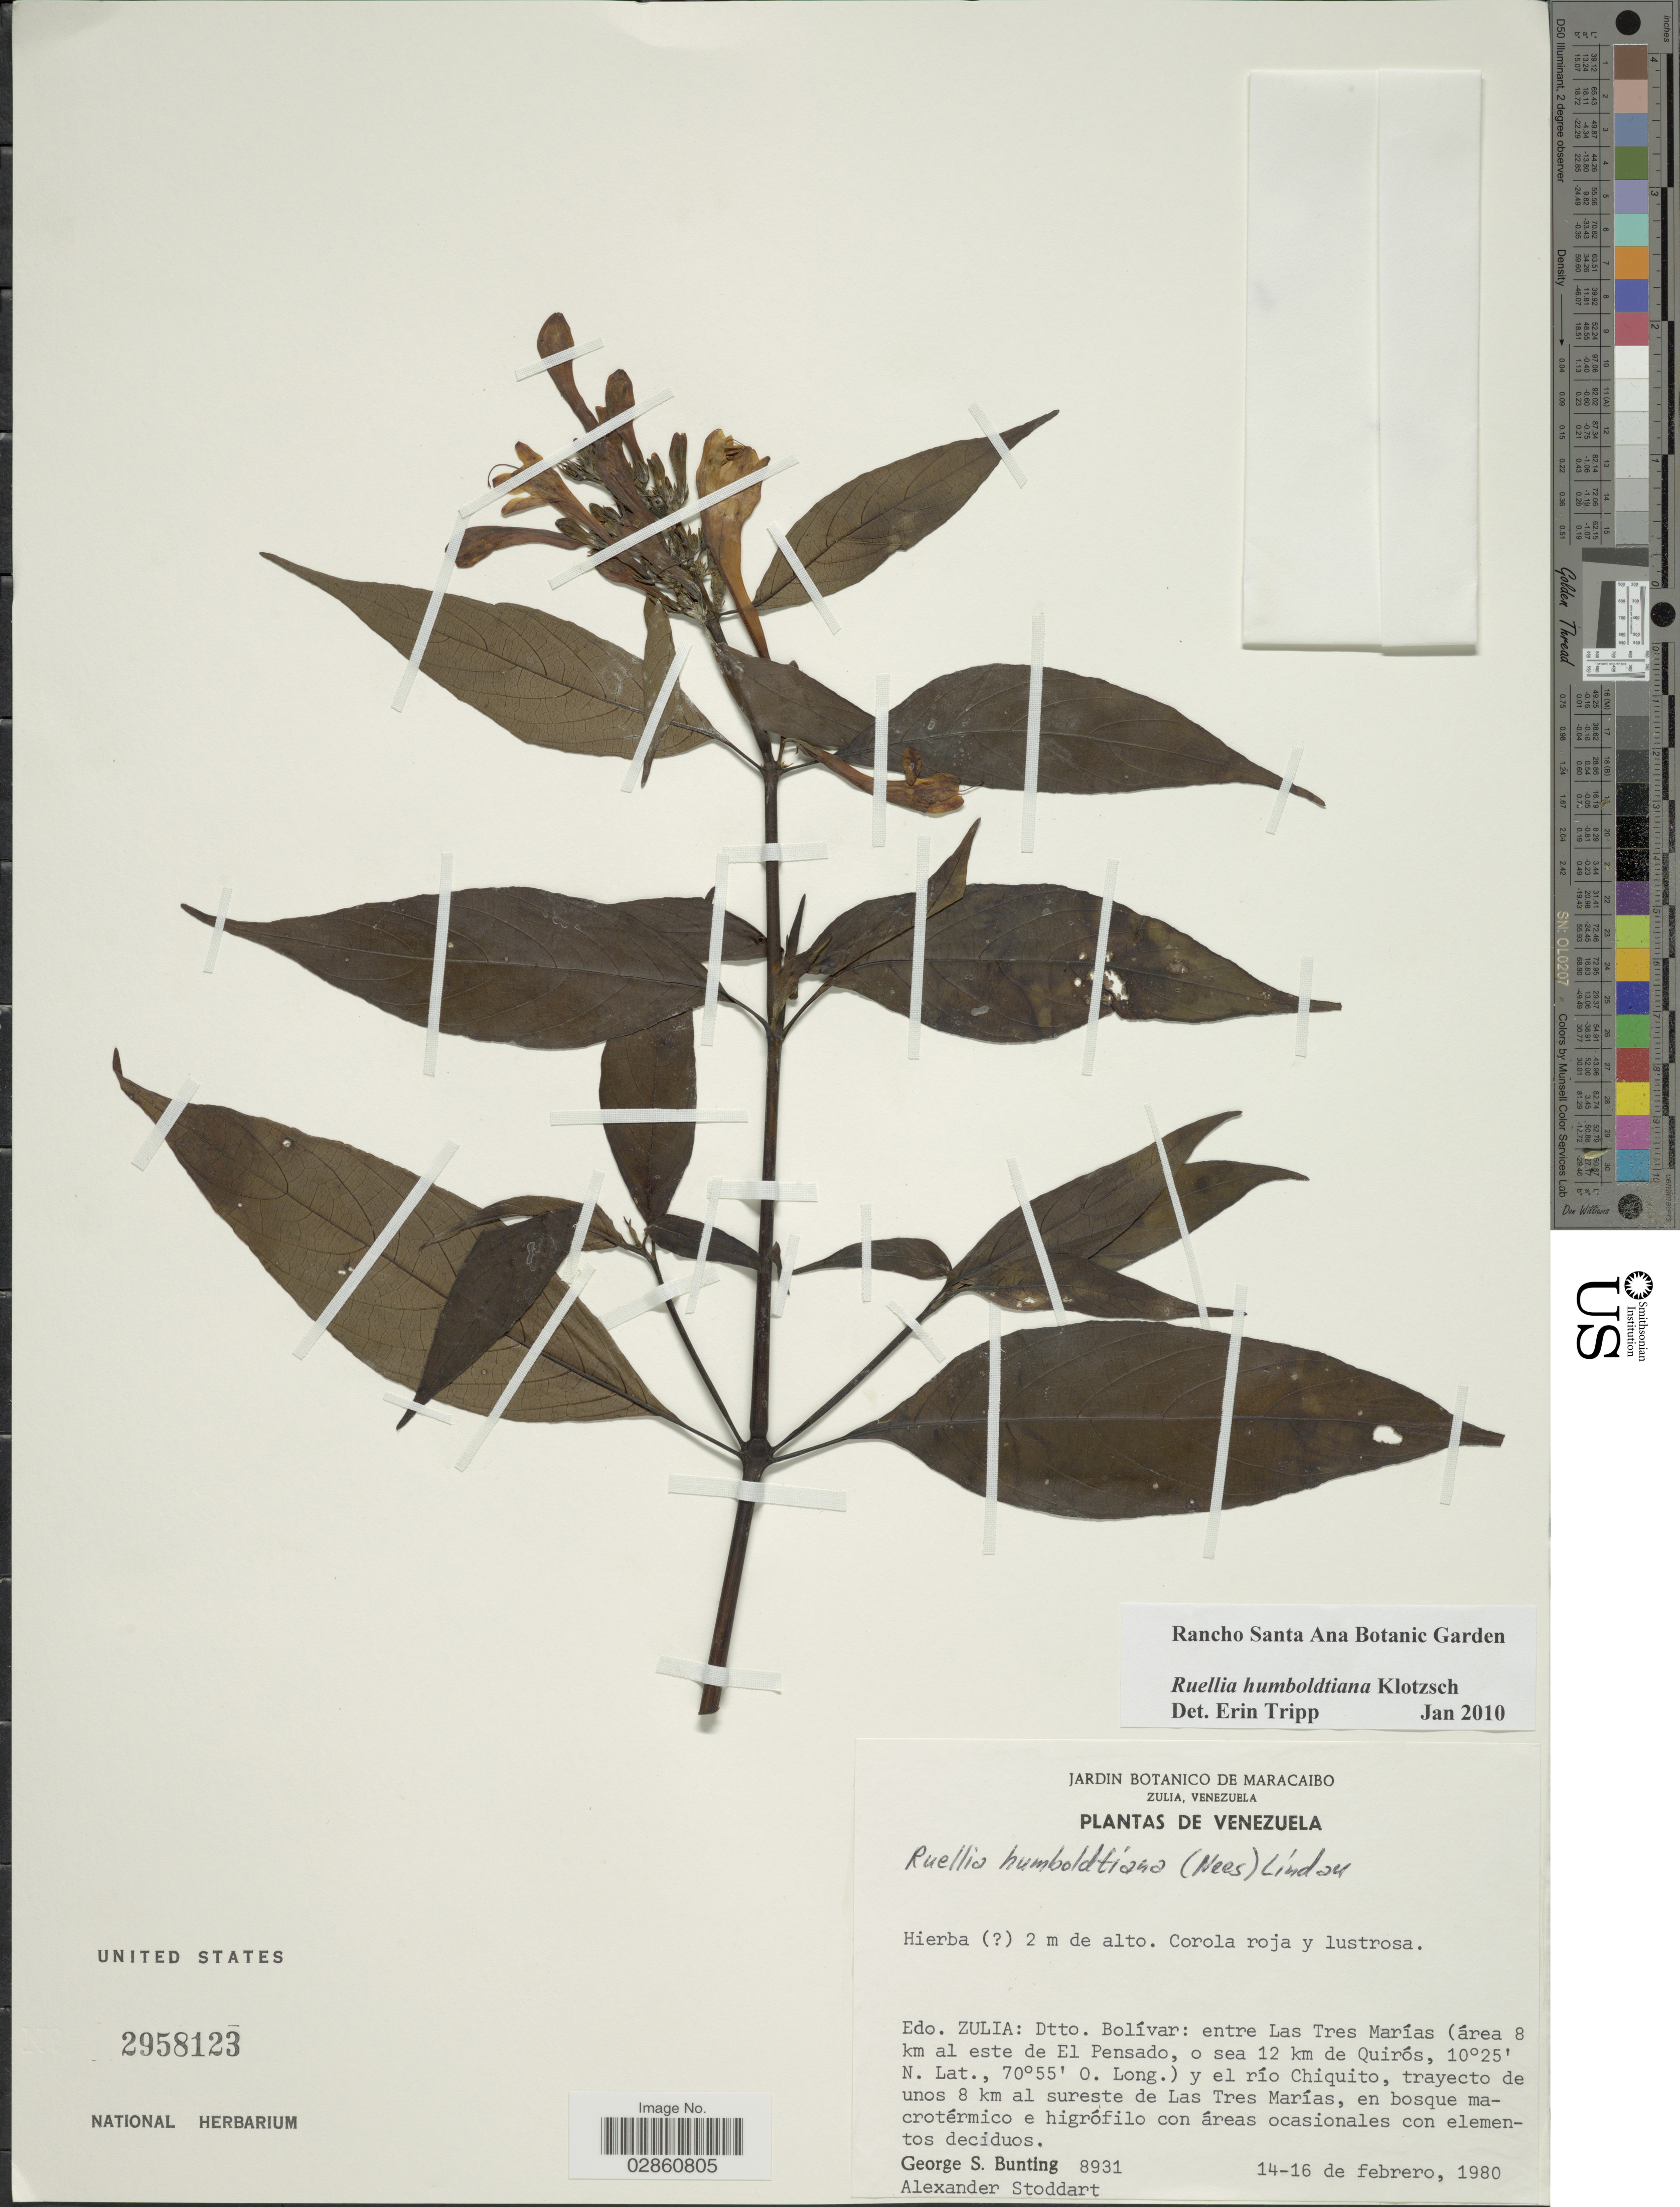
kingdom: Plantae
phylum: Tracheophyta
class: Magnoliopsida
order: Lamiales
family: Acanthaceae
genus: Ruellia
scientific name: Ruellia humboldtiana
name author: (Nees) Lindau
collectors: G. S. Bunting & A. Stoddart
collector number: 8931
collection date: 1980-02-14/1980-02-16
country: Venezuela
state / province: Zulia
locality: Edo. Zulia: Dtto. Bolívar: entre Las Tres Marías (área 8 km al este de El Pensado, o sea 12 km de Quirós), y el río Chiquito, trayecto de unos 8 km al sureste de Las Tres Marías.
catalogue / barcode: US 2958123